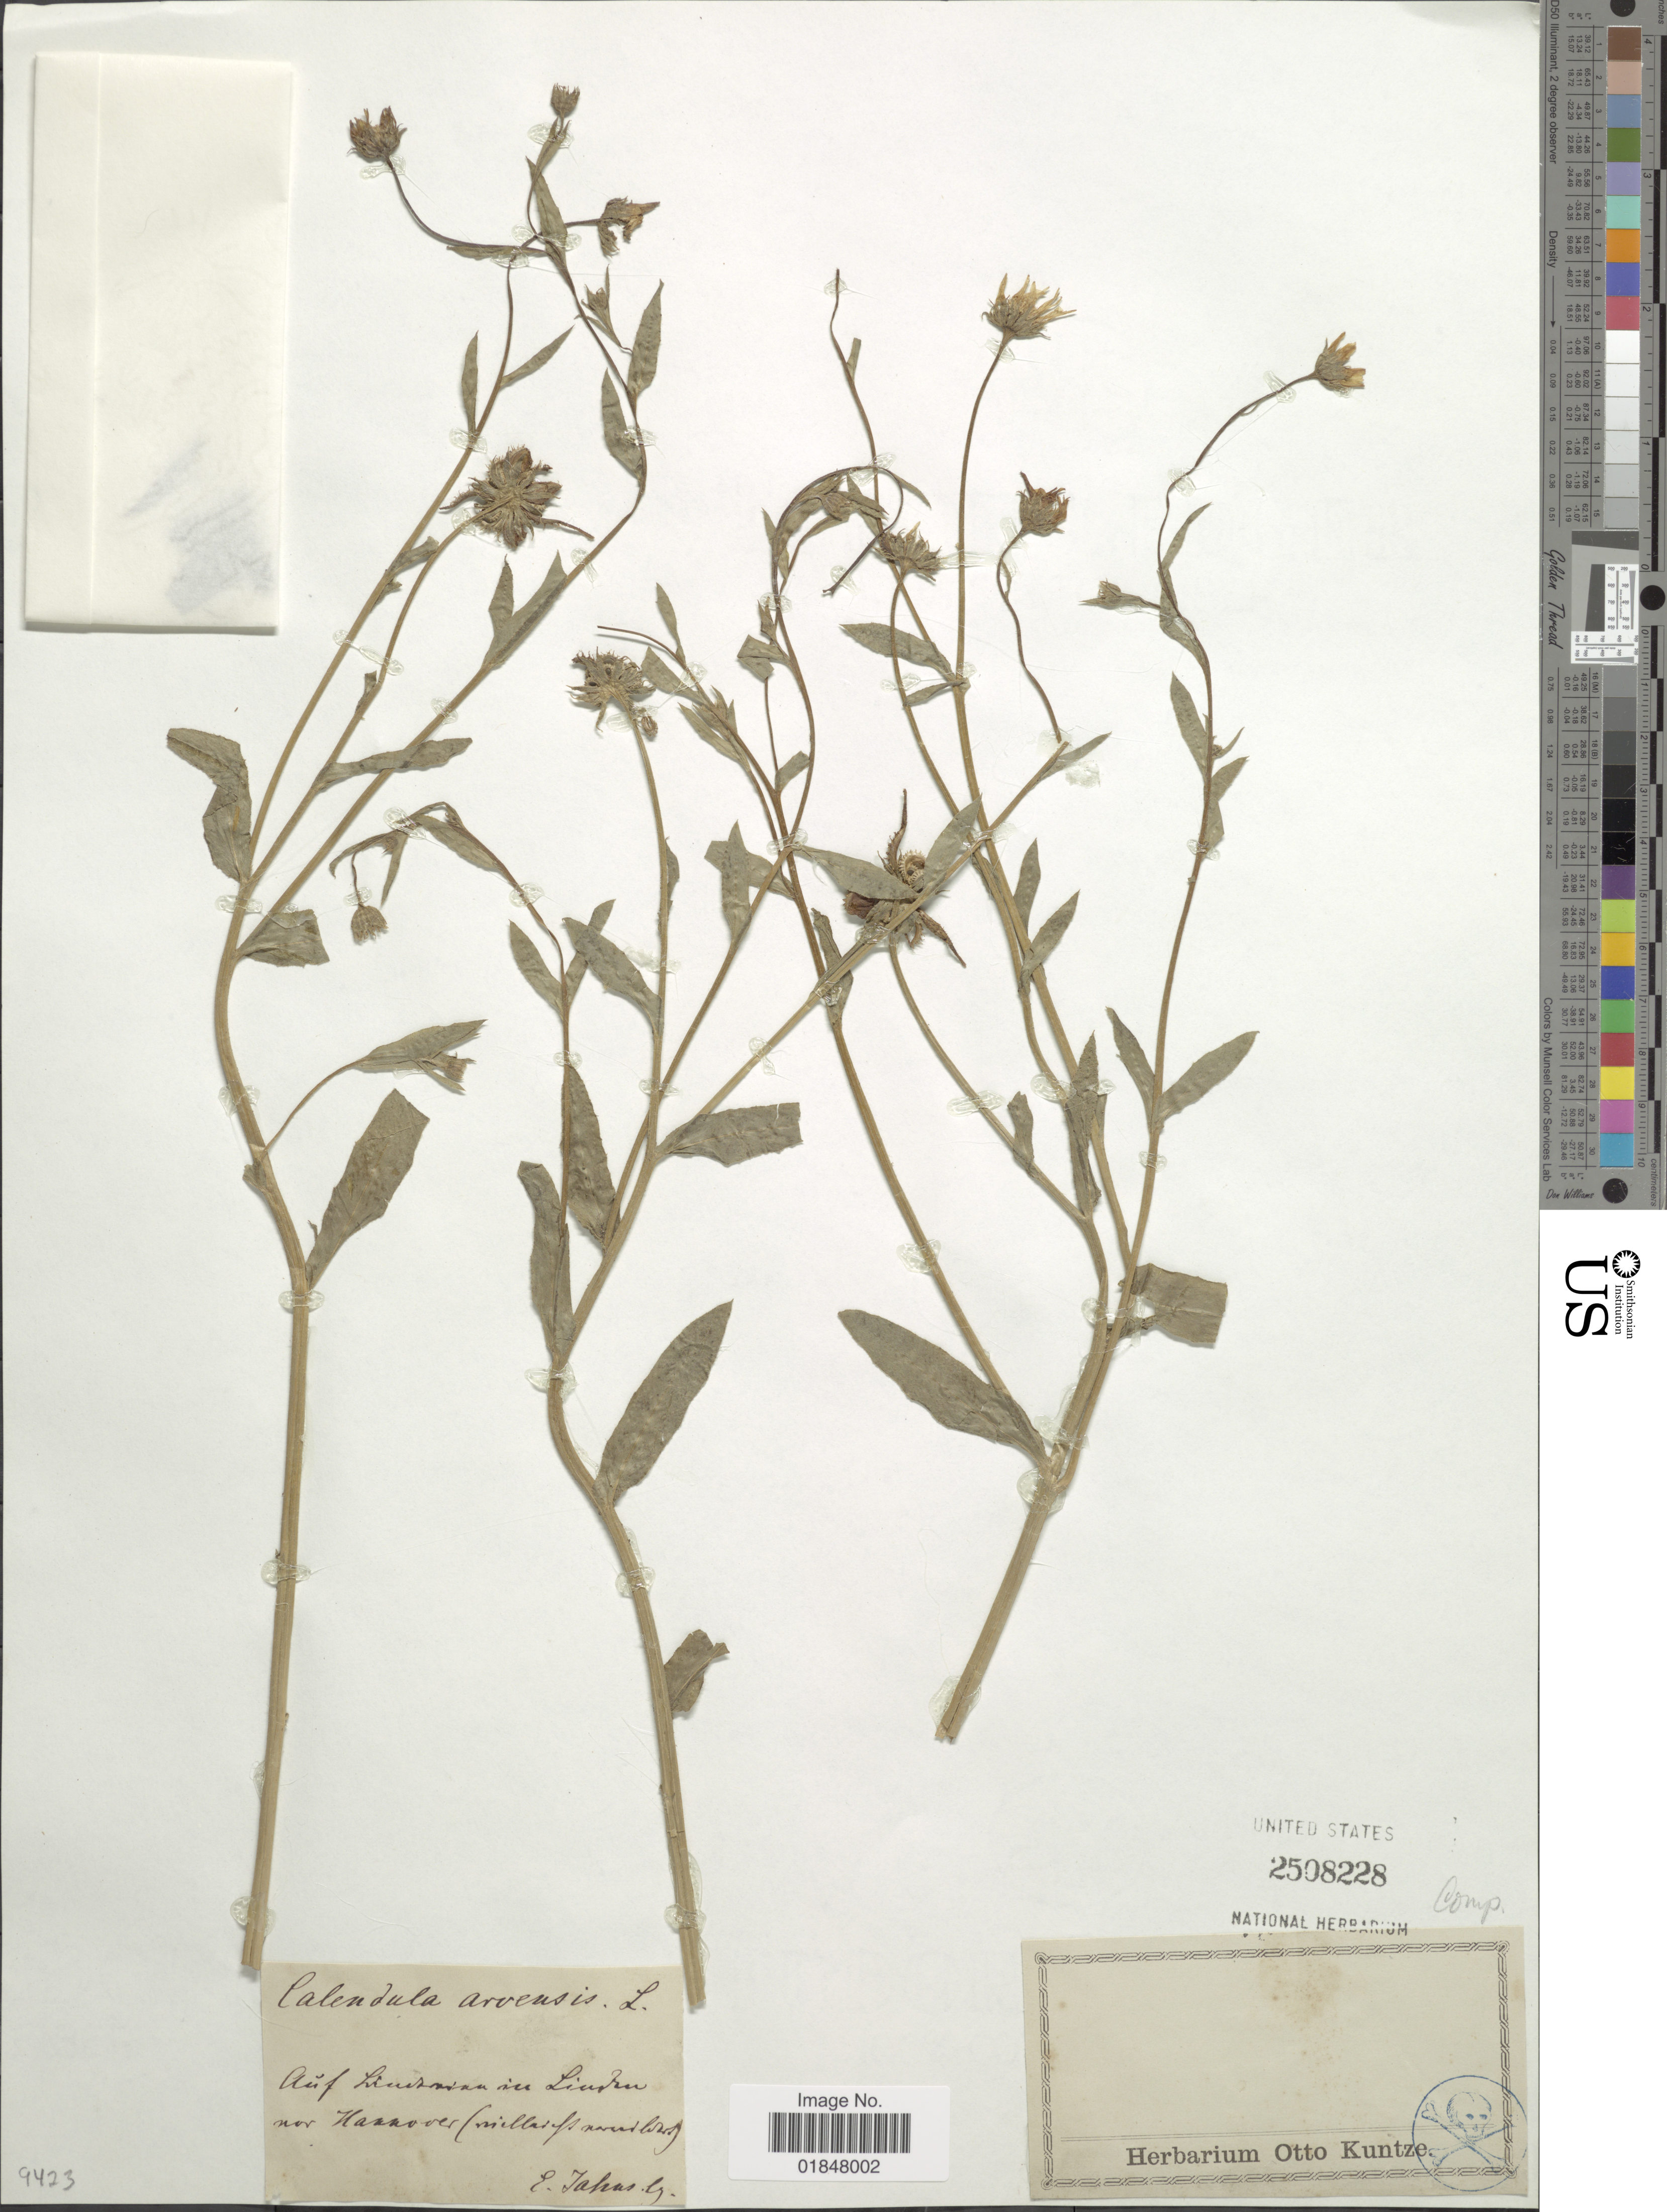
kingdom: Plantae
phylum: Tracheophyta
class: Magnoliopsida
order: Asterales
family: Asteraceae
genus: Calendula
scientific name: Calendula arvensis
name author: L.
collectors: E. Tahas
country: Germany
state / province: Niedersachsen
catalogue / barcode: US 2508228